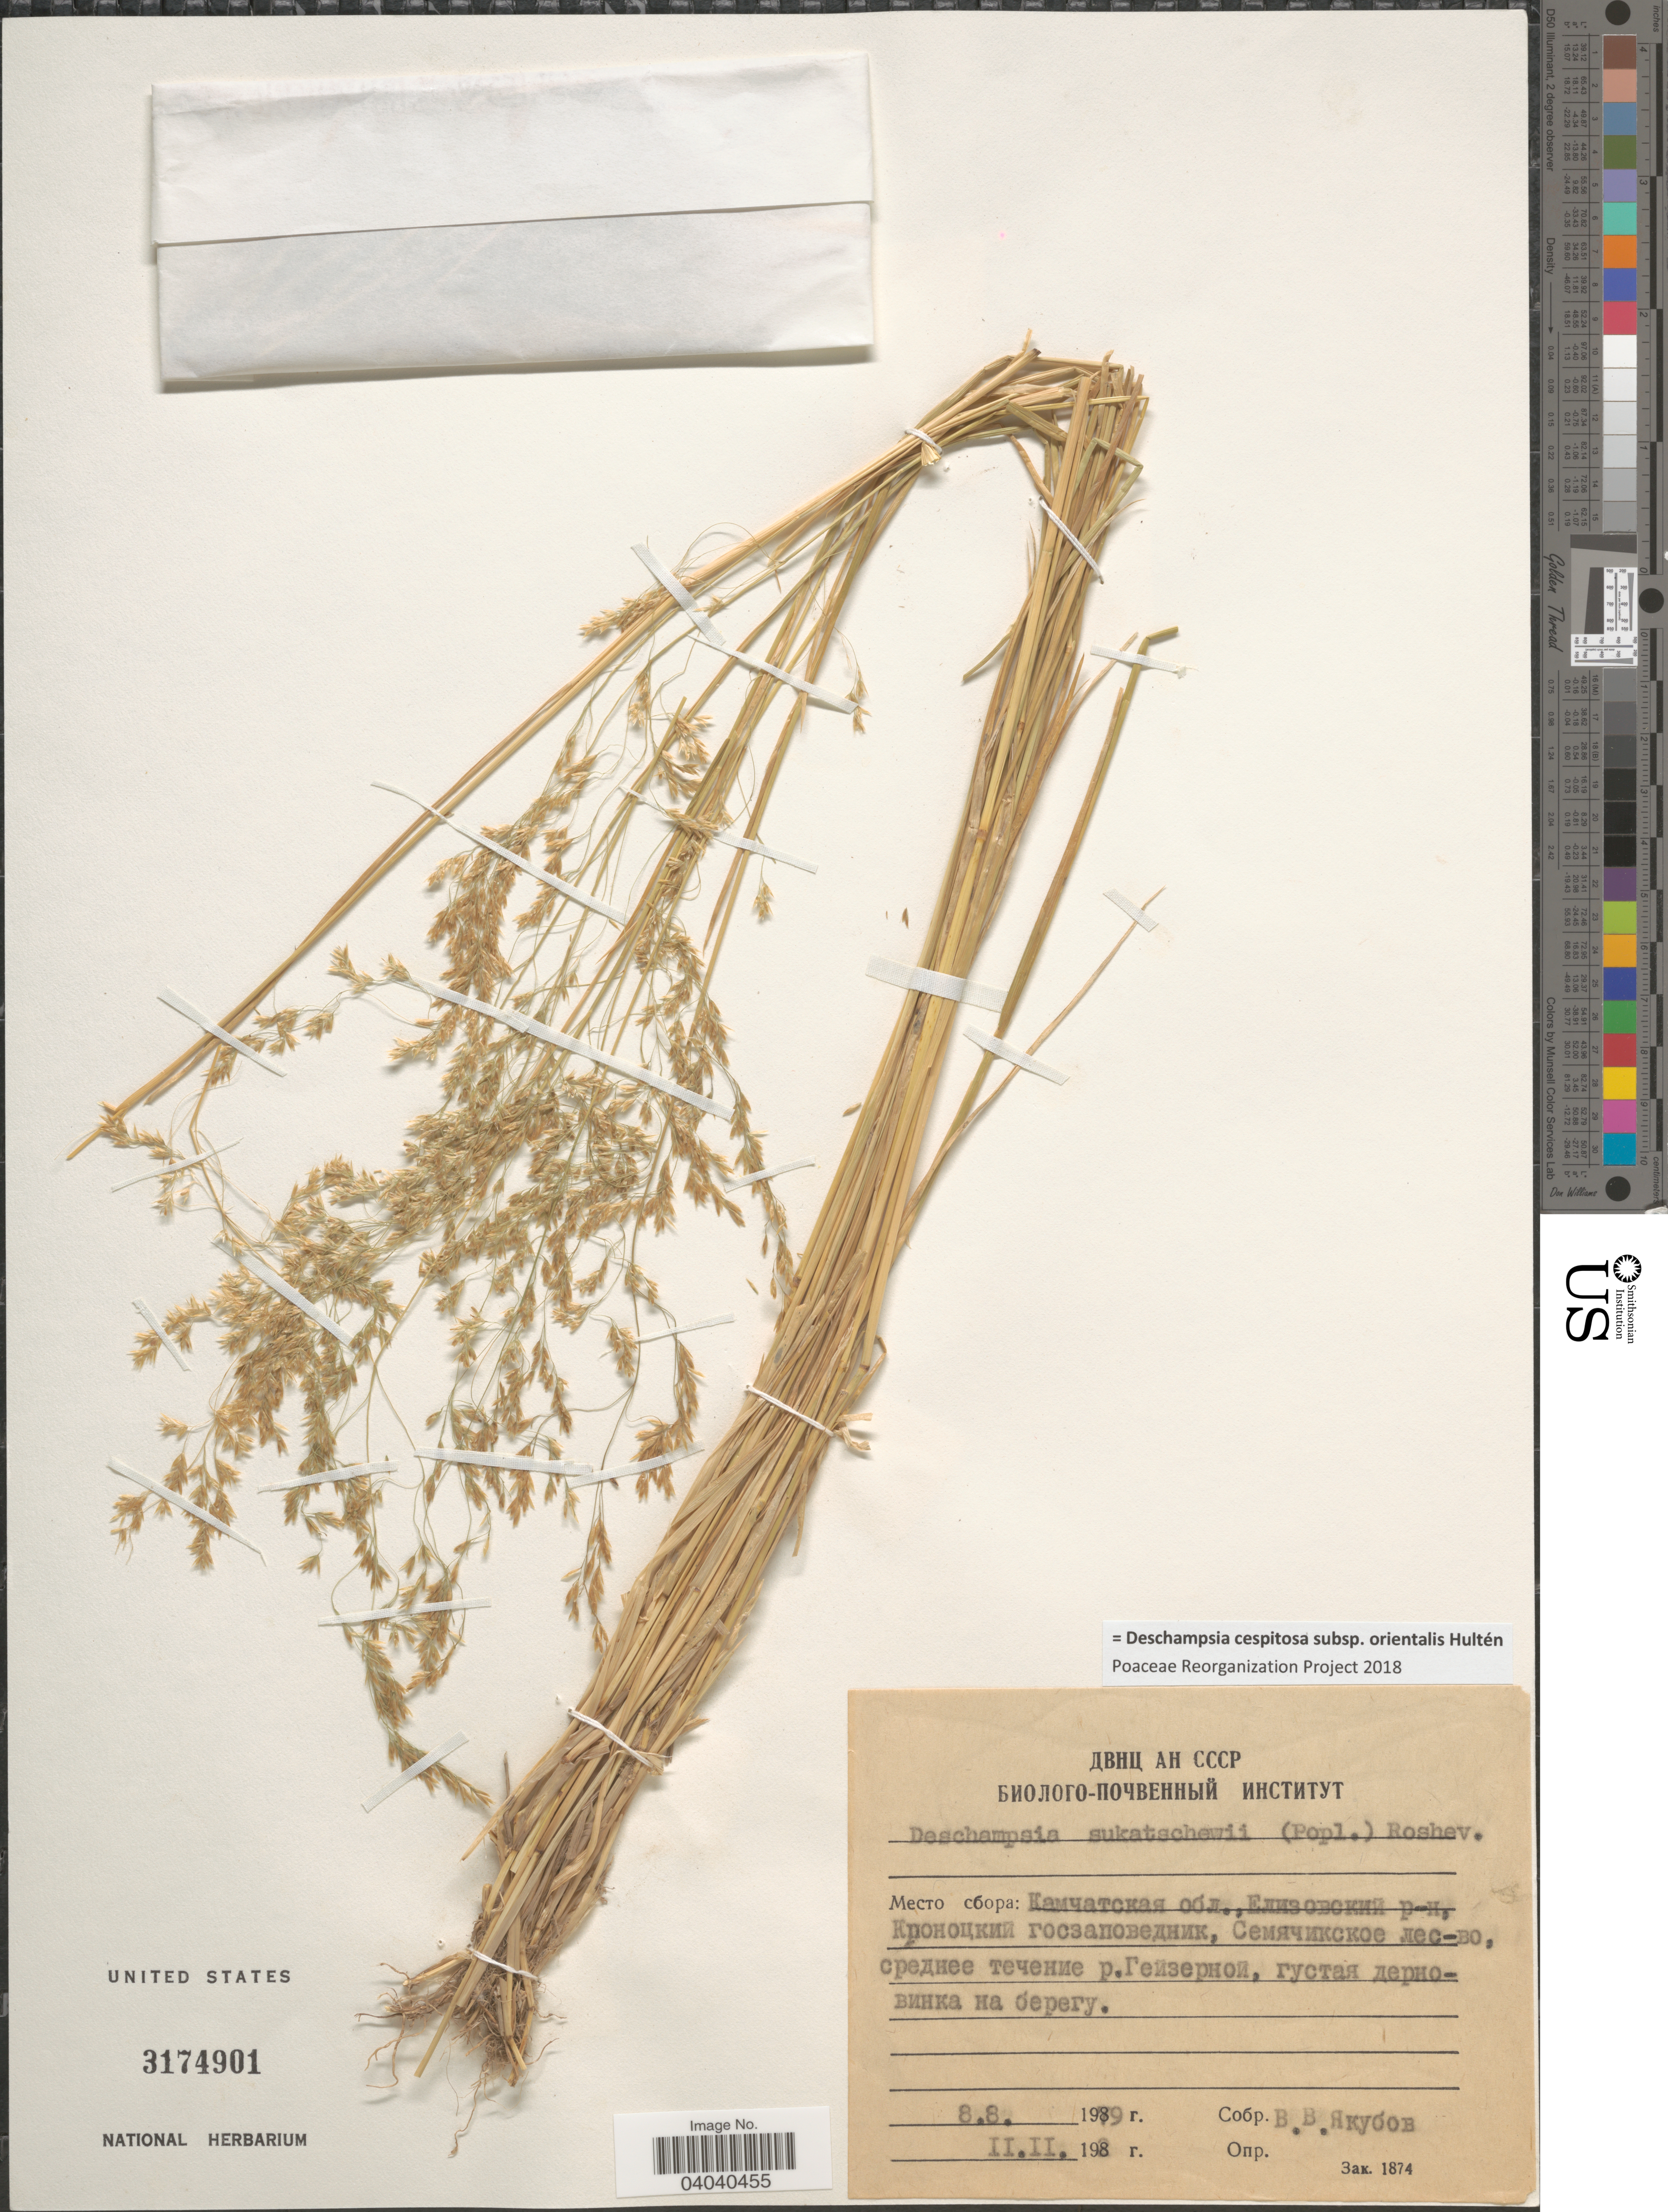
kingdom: Plantae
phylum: Tracheophyta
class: Liliopsida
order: Poales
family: Poaceae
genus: Deschampsia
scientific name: Deschampsia cespitosa subsp. orientalis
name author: Hultén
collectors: V. Yakubov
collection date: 1979-08-08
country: Russian Federation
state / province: Kamchatka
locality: District Yelizovskiy, Kronotskiy Forest Reserve, river Geysernaya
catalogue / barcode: US 3174901